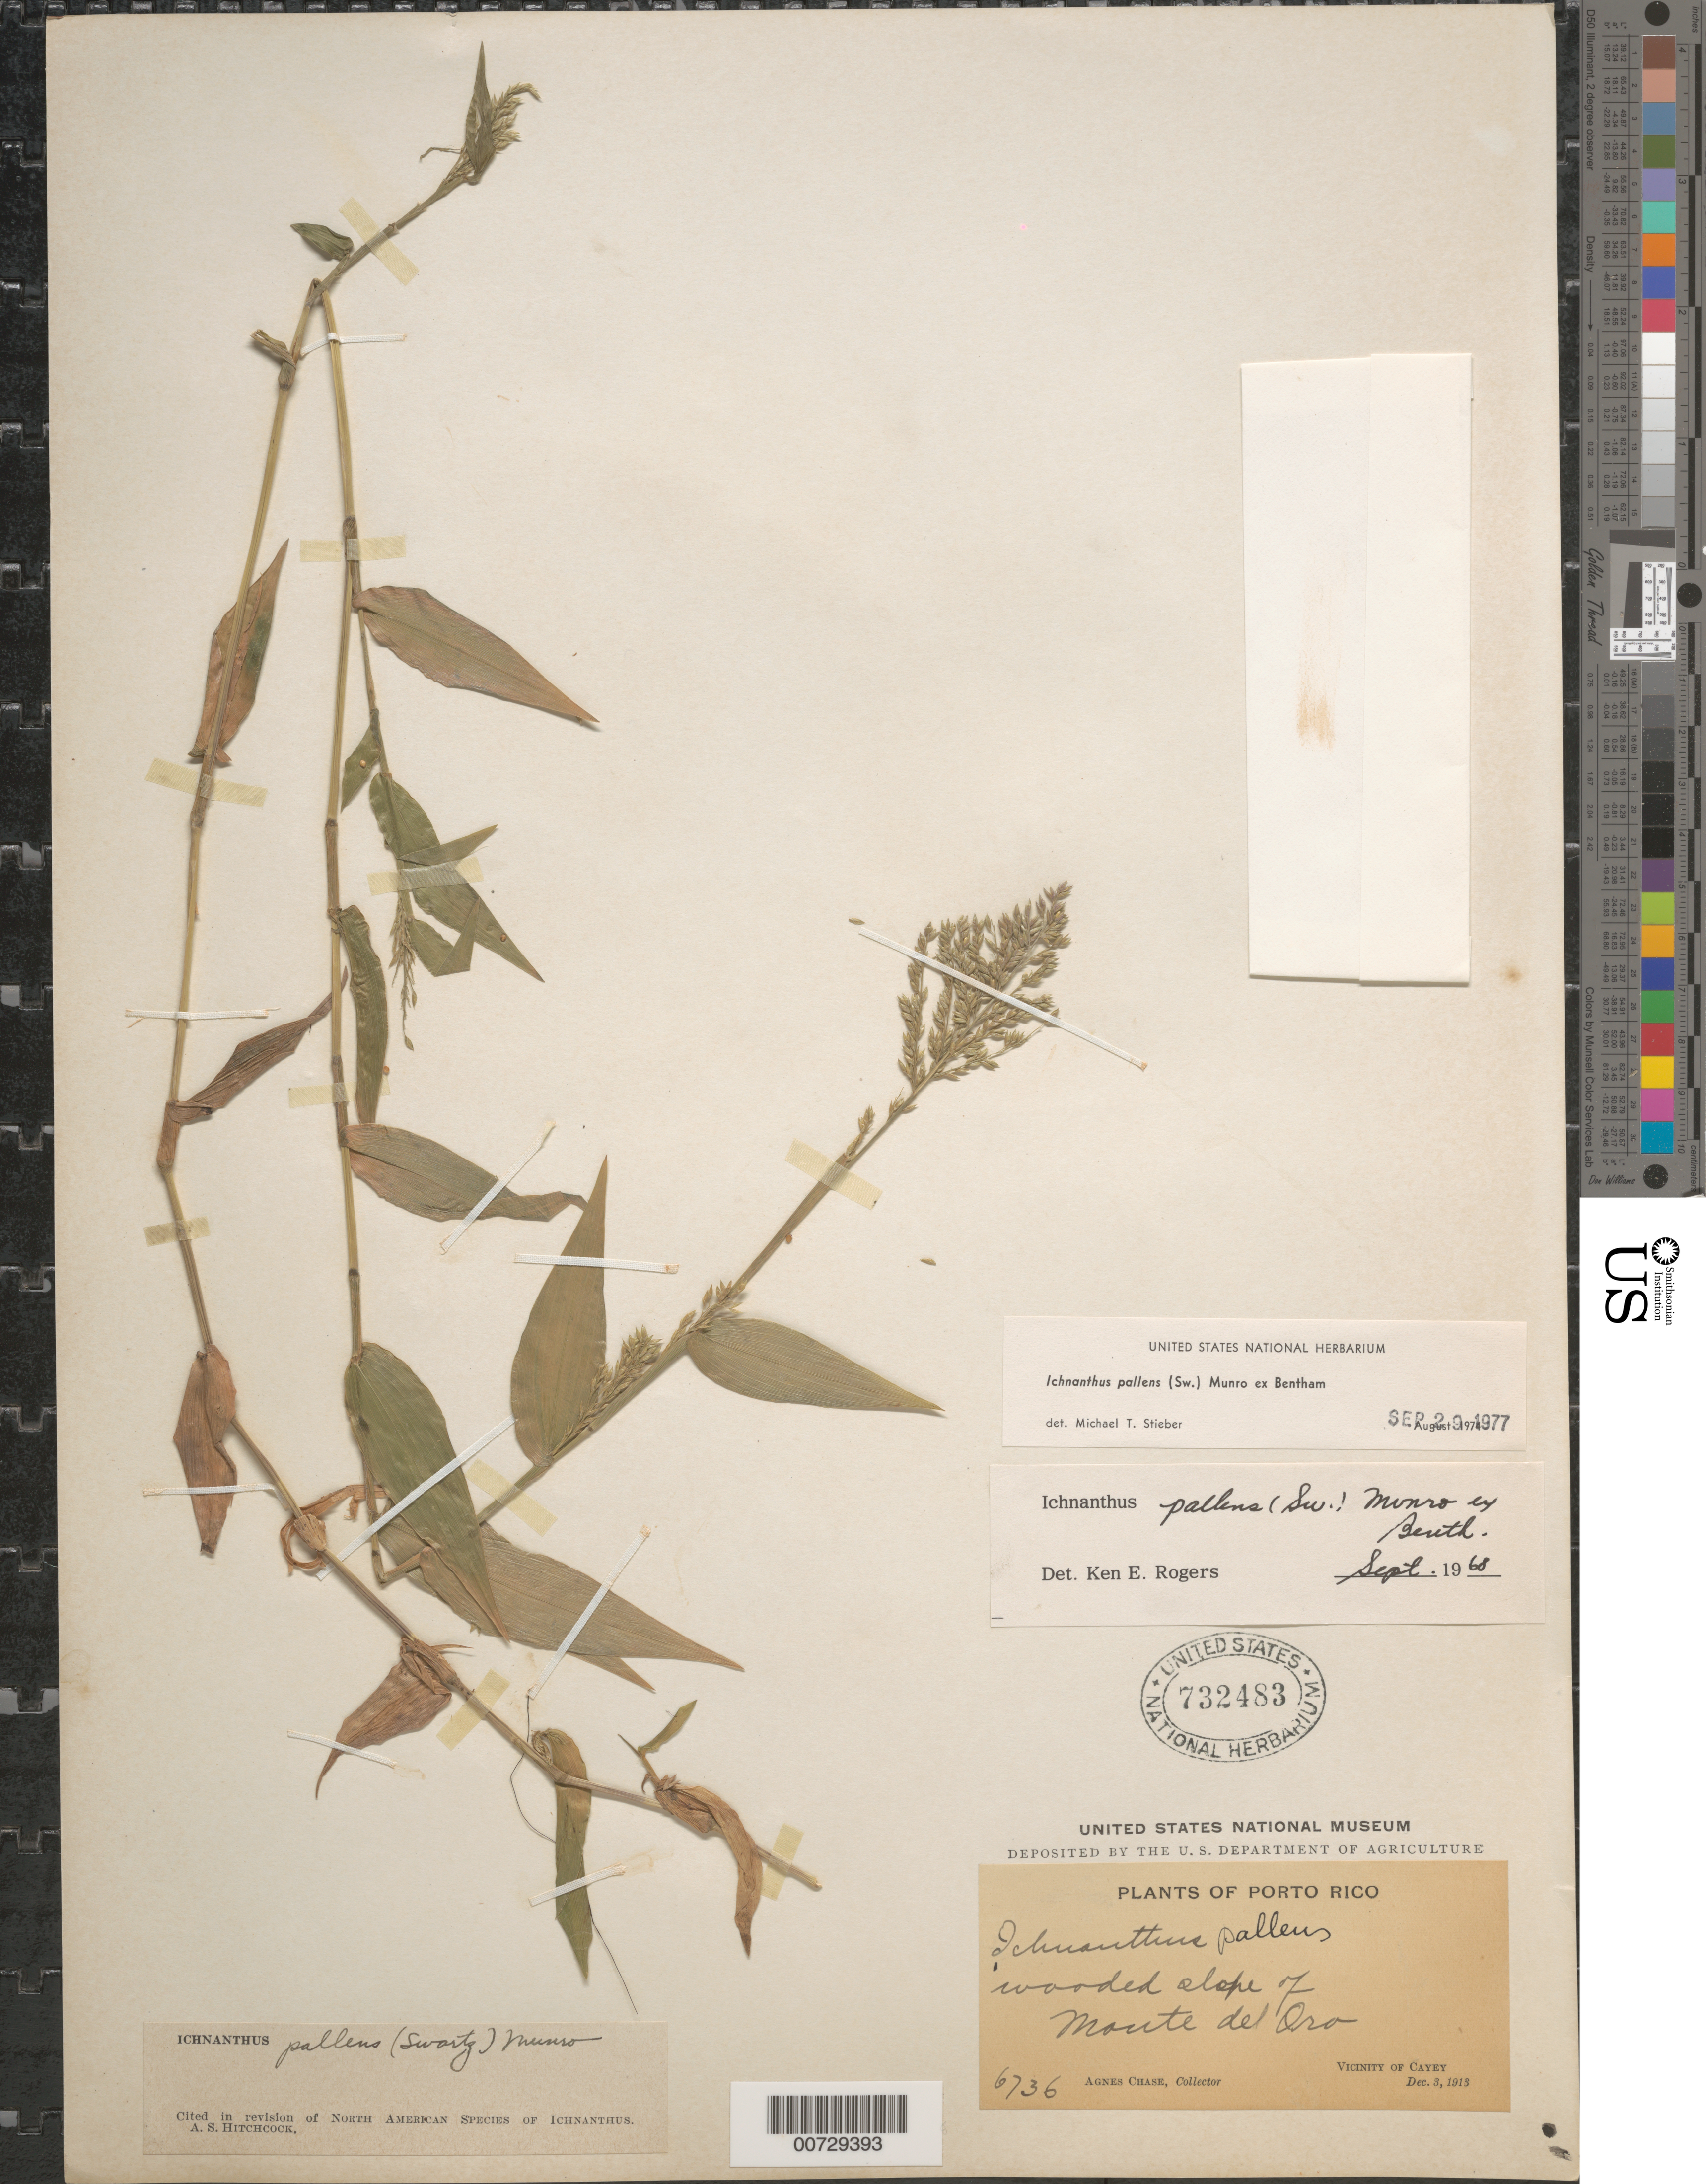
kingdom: Plantae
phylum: Tracheophyta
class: Liliopsida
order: Poales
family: Poaceae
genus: Ichnanthus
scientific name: Ichnanthus pallens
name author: (Sw.) Munro ex Benth.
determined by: Stieber, M. T.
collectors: A. Chase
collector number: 6736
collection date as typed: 03 Dec 1913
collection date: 1913-12-03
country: Puerto Rico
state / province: Cayey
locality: Monte de Oro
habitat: Wooded slope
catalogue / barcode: US 732483